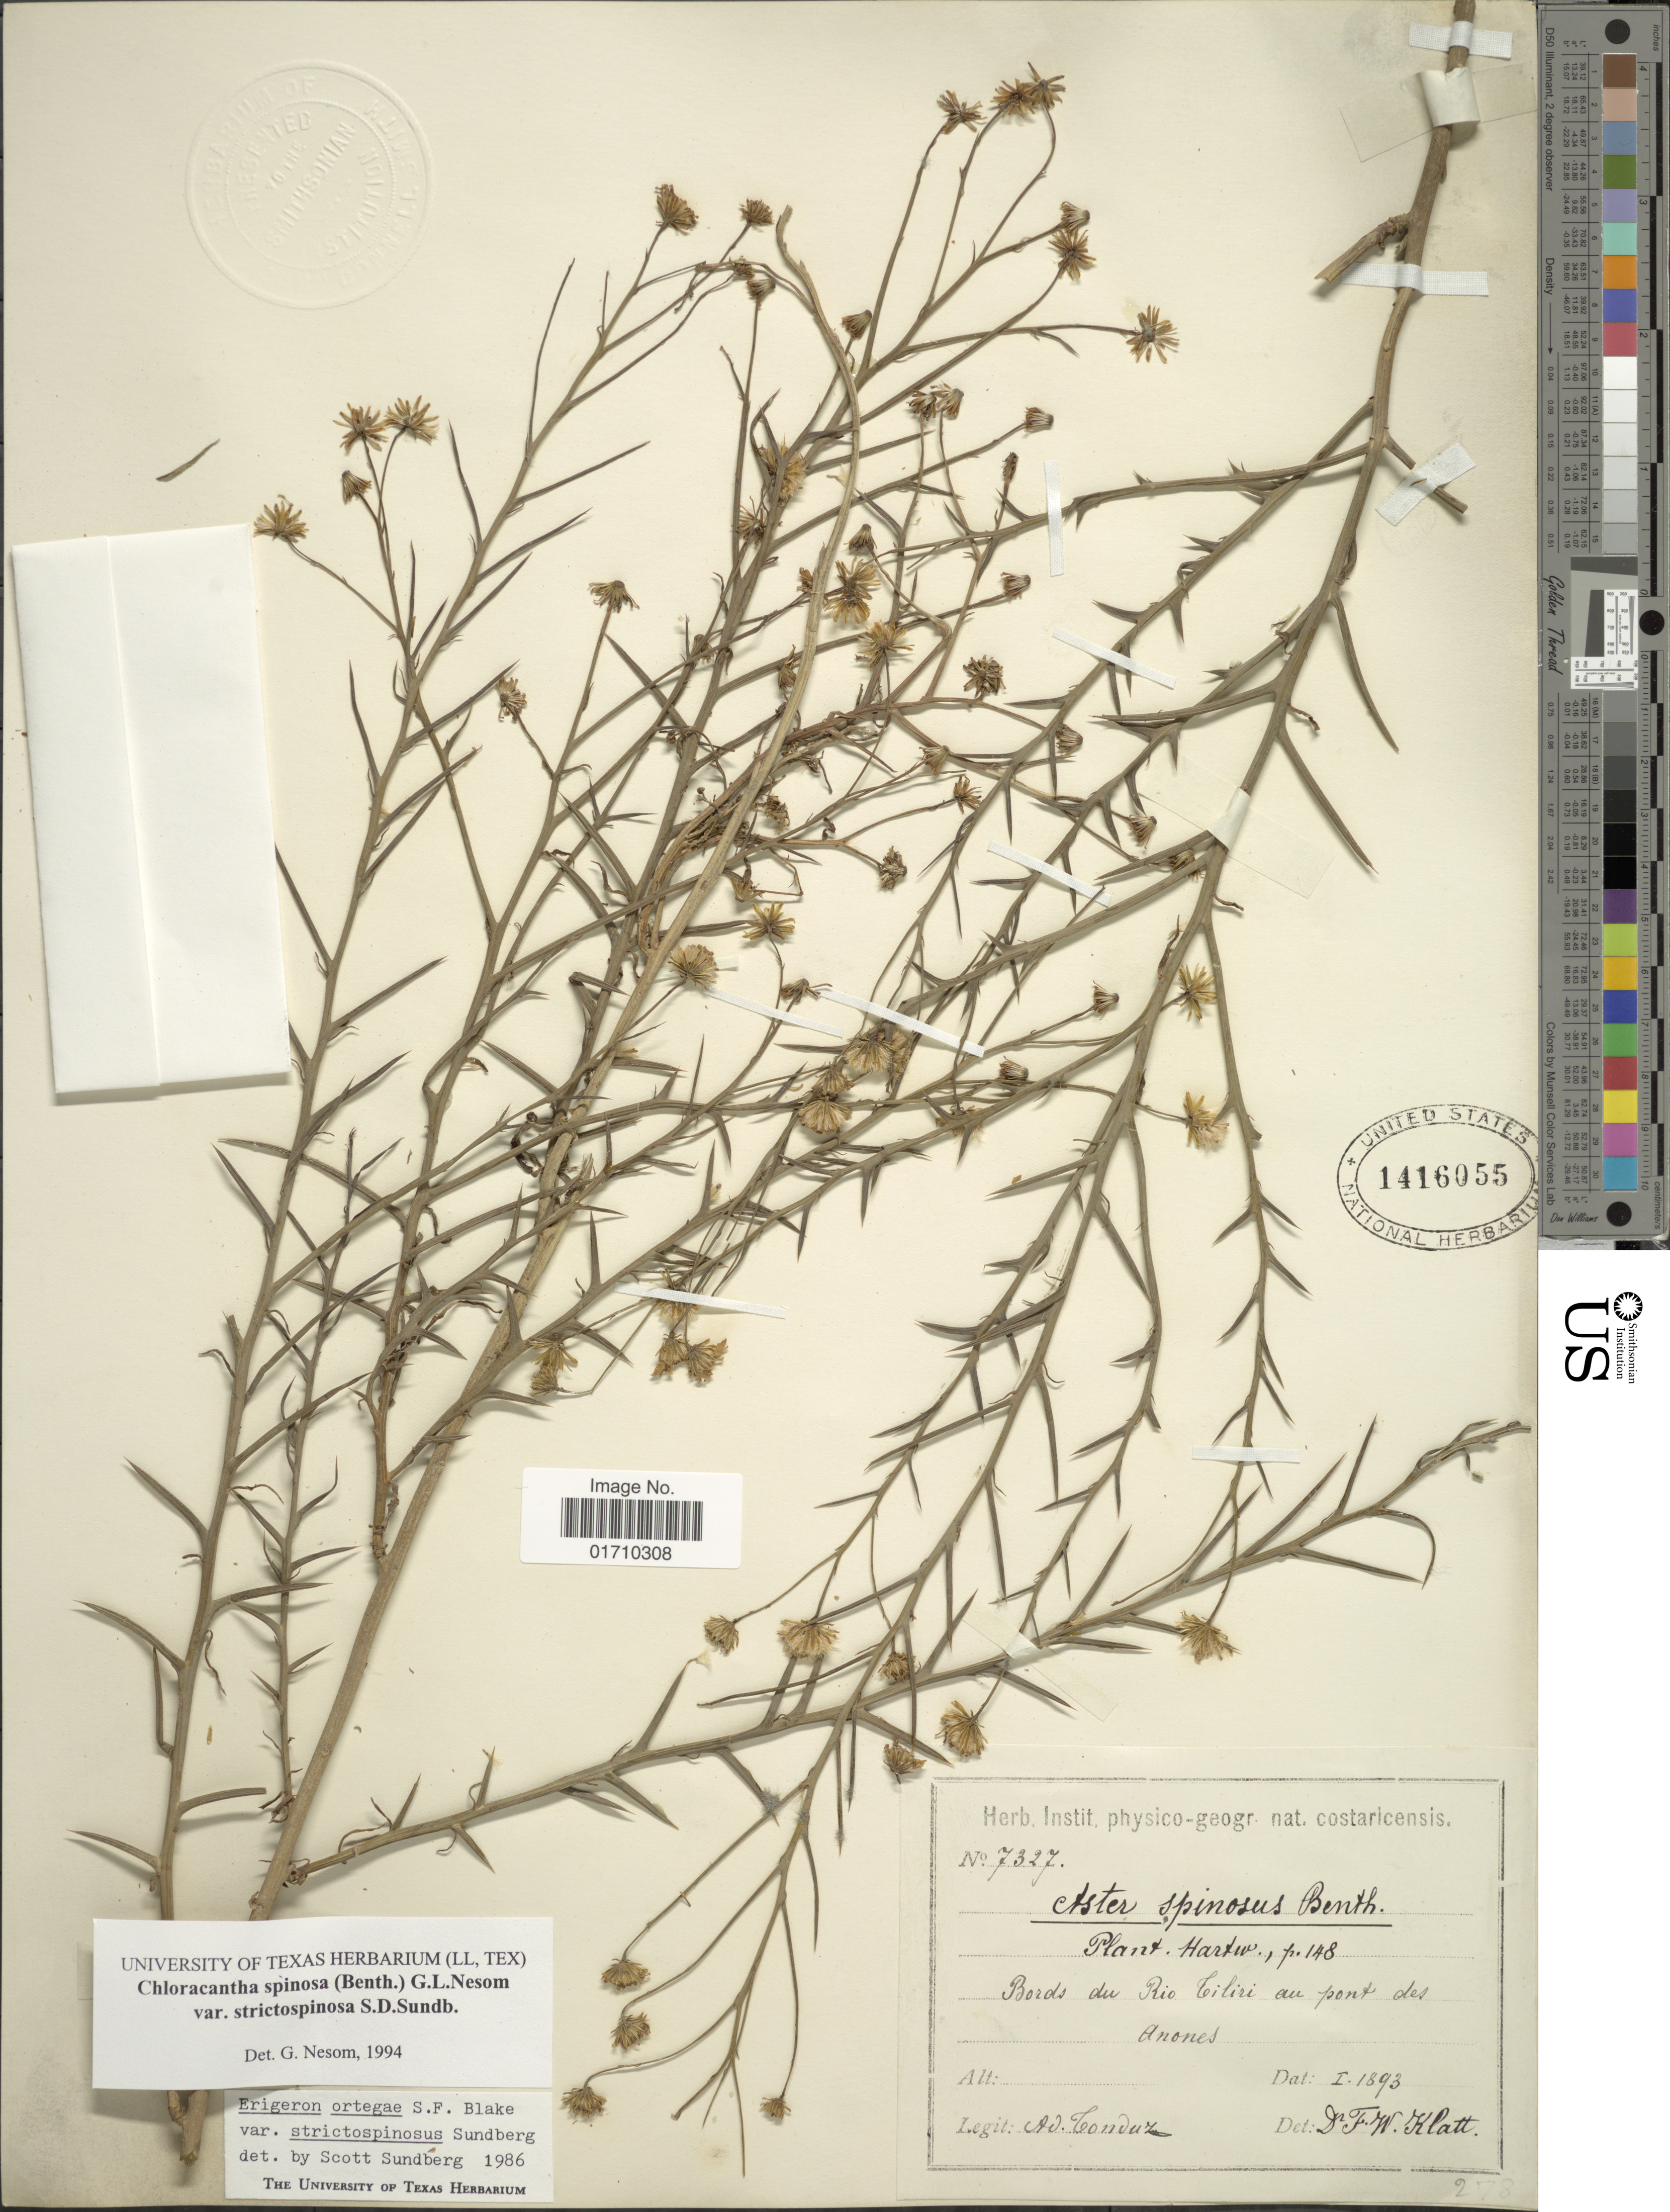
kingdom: Plantae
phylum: Tracheophyta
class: Magnoliopsida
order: Asterales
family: Asteraceae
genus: Chloracantha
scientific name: Chloracantha spinosa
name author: (Benth.) G.L. Nesom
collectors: A. Tonduz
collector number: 7327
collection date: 1893-01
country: Costa Rica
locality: Bords du Rio Ciliri an pont des Anones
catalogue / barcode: US 1416055